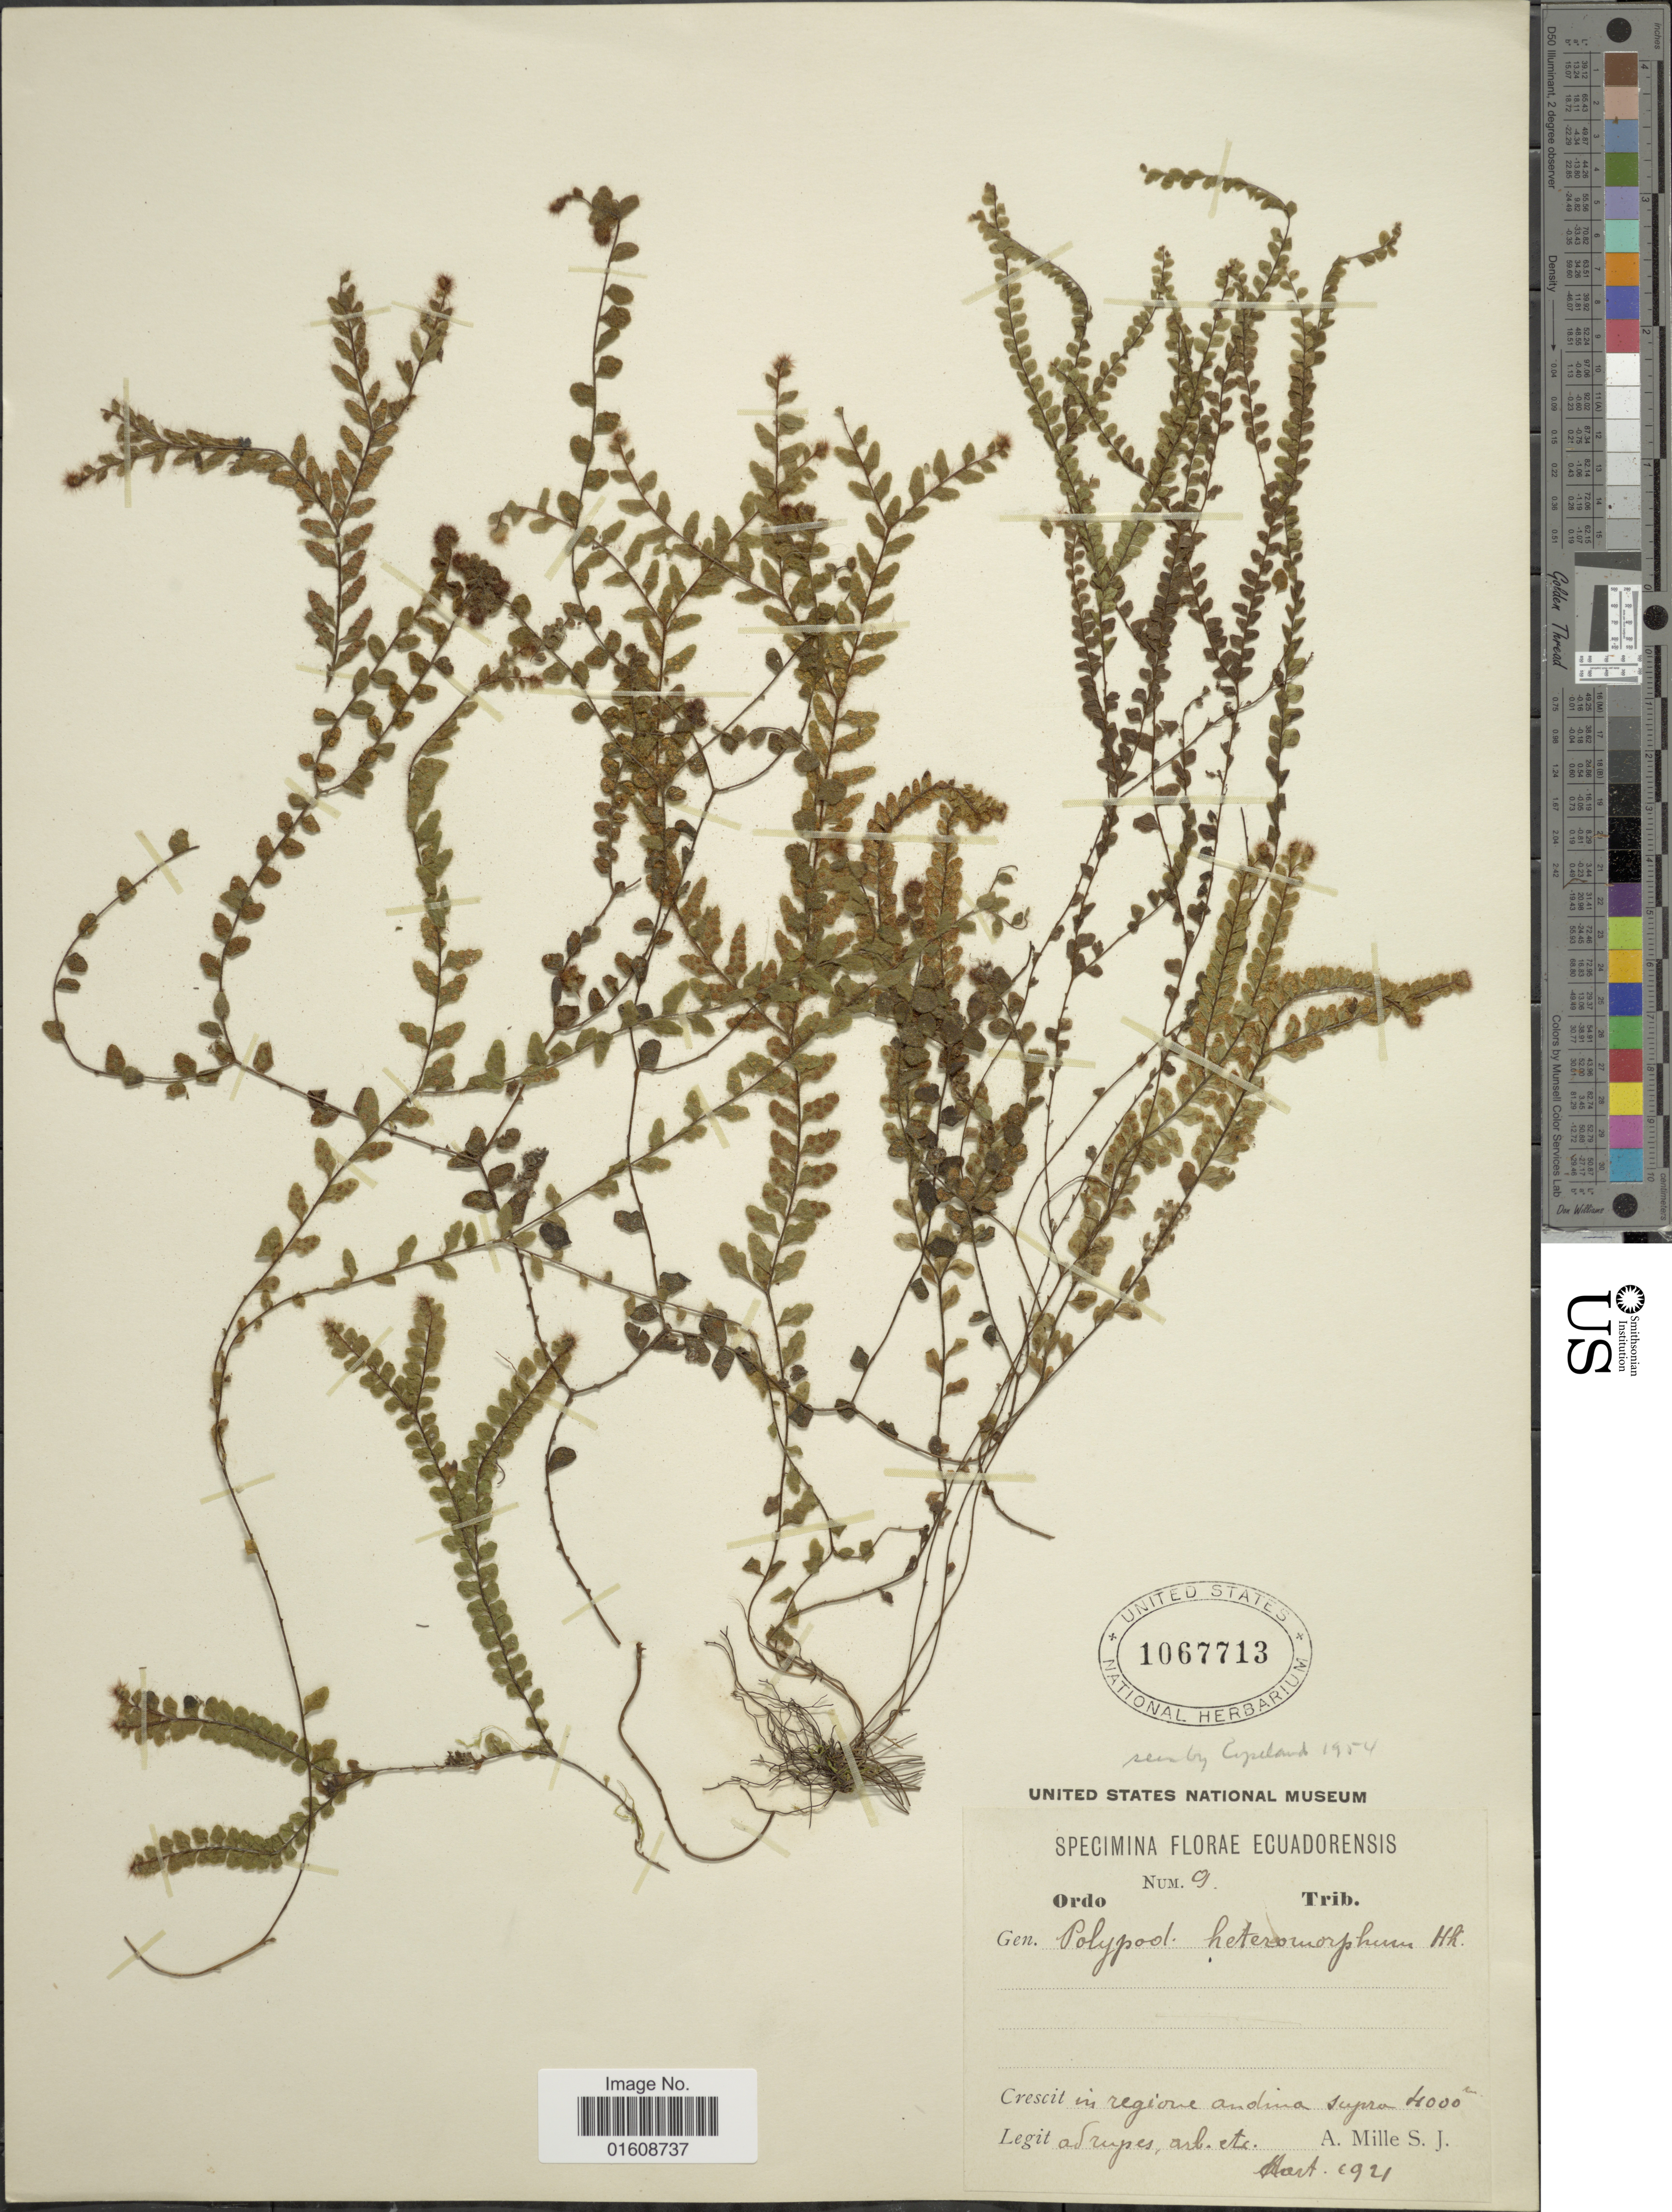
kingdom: Plantae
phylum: Tracheophyta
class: Polypodiopsida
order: Polypodiales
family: Polypodiaceae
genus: Alansmia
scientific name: Alansmia heteromorpha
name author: (Hook. & Grev.) Moguel & M. Kessler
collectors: A. Mille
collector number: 9*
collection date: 1921-03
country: Ecuador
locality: In regione andina supra. ad rupes, arb. etc.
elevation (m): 4000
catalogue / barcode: US 1067713